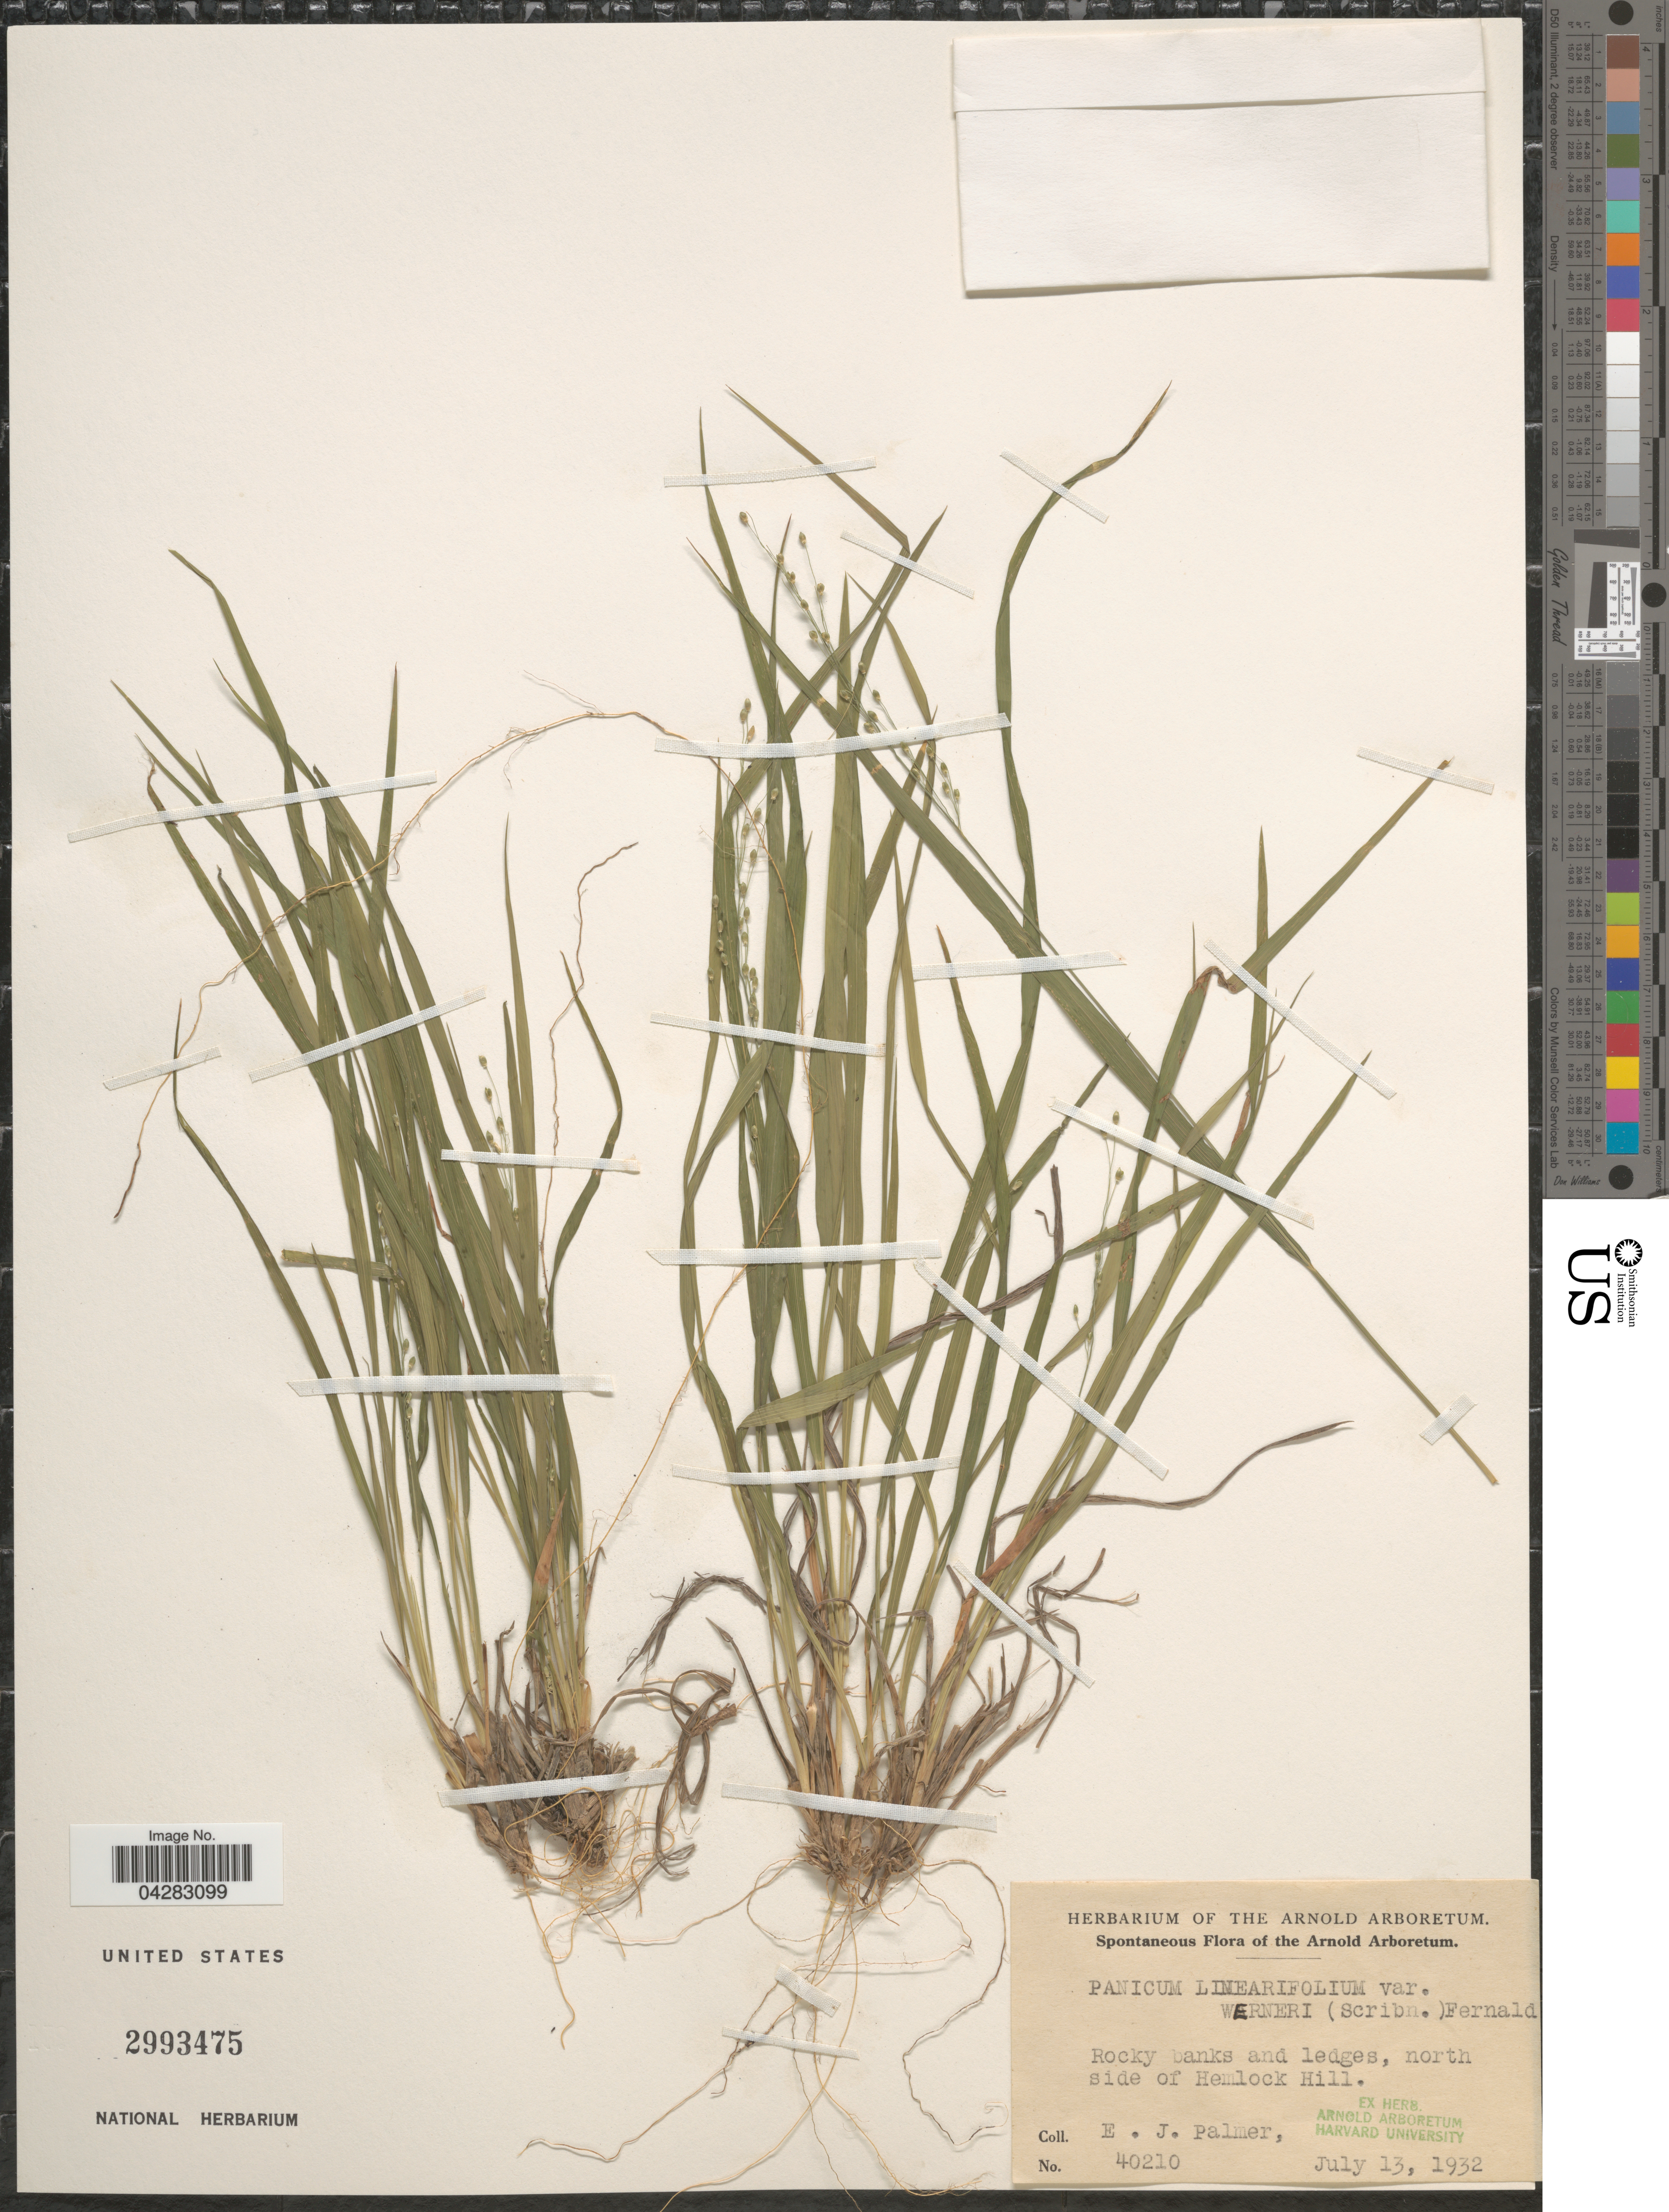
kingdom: Plantae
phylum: Tracheophyta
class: Liliopsida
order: Poales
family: Poaceae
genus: Dichanthelium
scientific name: Dichanthelium linearifolium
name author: (Scribn.) Gould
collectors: E. J. Palmer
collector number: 40210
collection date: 1932-07-13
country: United States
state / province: Massachusetts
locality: Arnold Arboretum. [unsure placement] Rocky banks and ledges, north side of Hemlock Hill.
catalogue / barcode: US 2993475